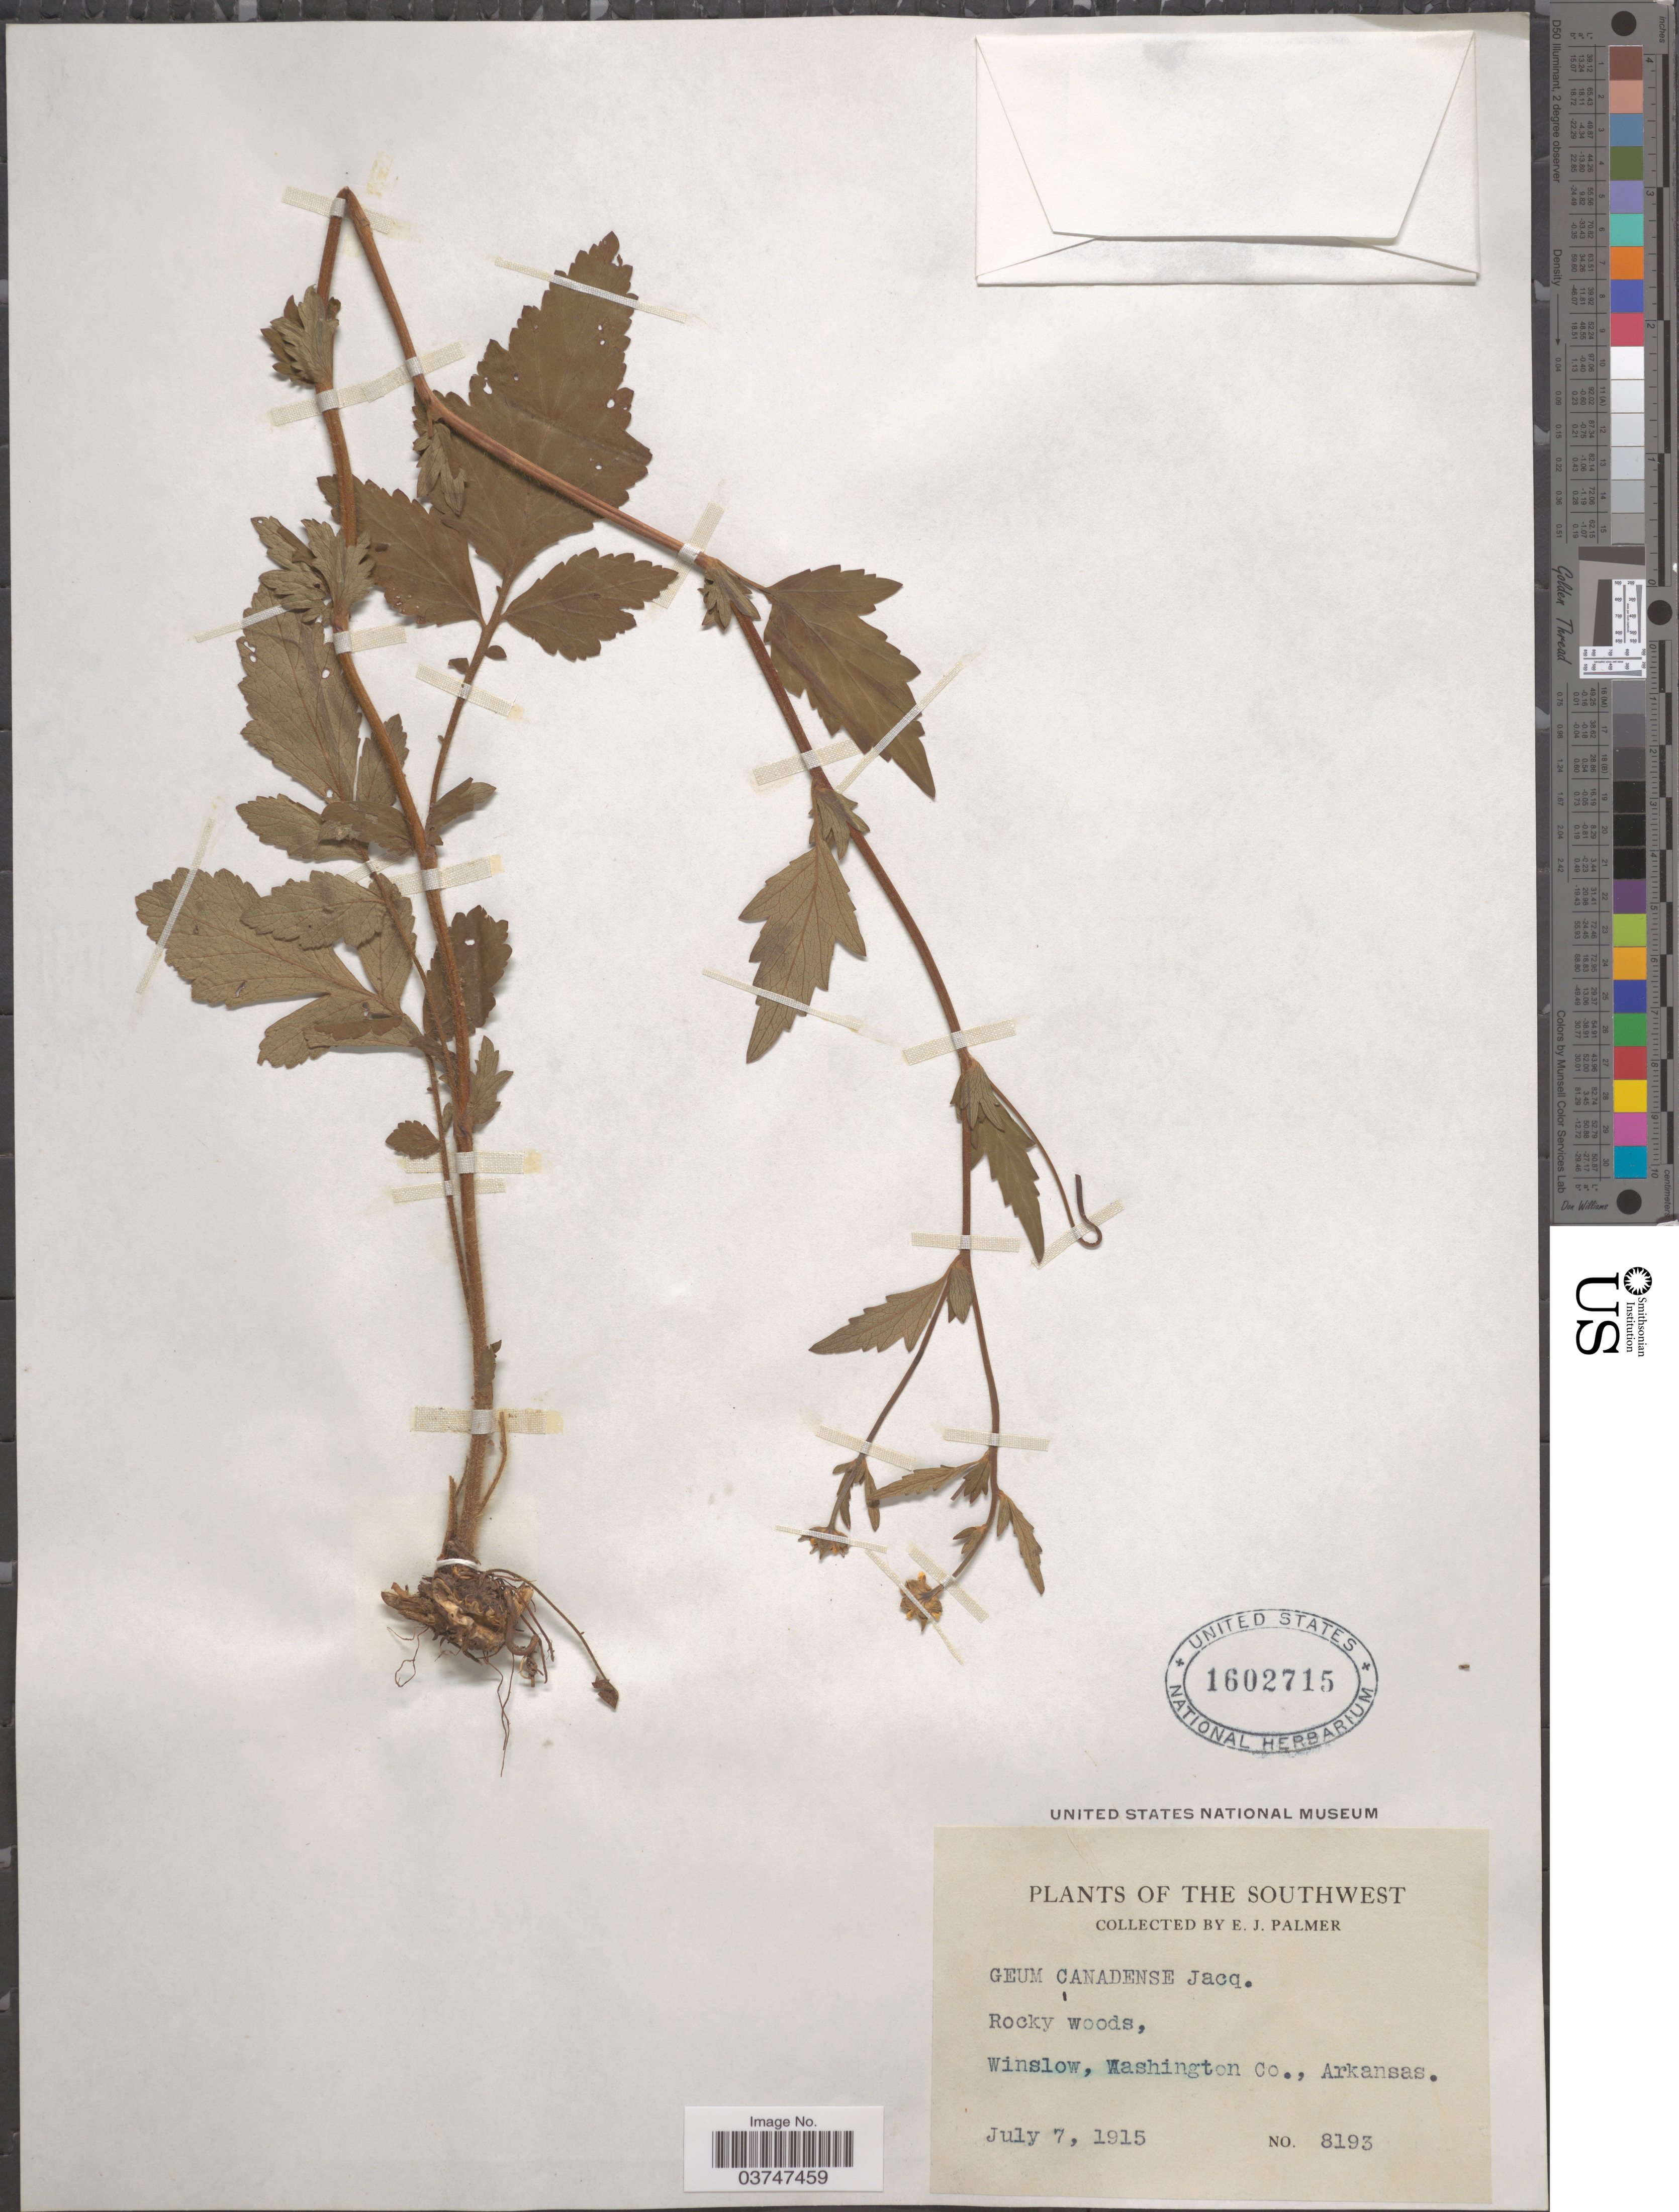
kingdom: Plantae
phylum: Tracheophyta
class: Magnoliopsida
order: Rosales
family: Rosaceae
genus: Geum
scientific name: Geum canadense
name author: Jacq.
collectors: E. J. Palmer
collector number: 8193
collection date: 1915-07-07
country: United States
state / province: Arkansas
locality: The Southwest. Rocky woods, Winslow, Washington Co.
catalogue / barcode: US 1602715